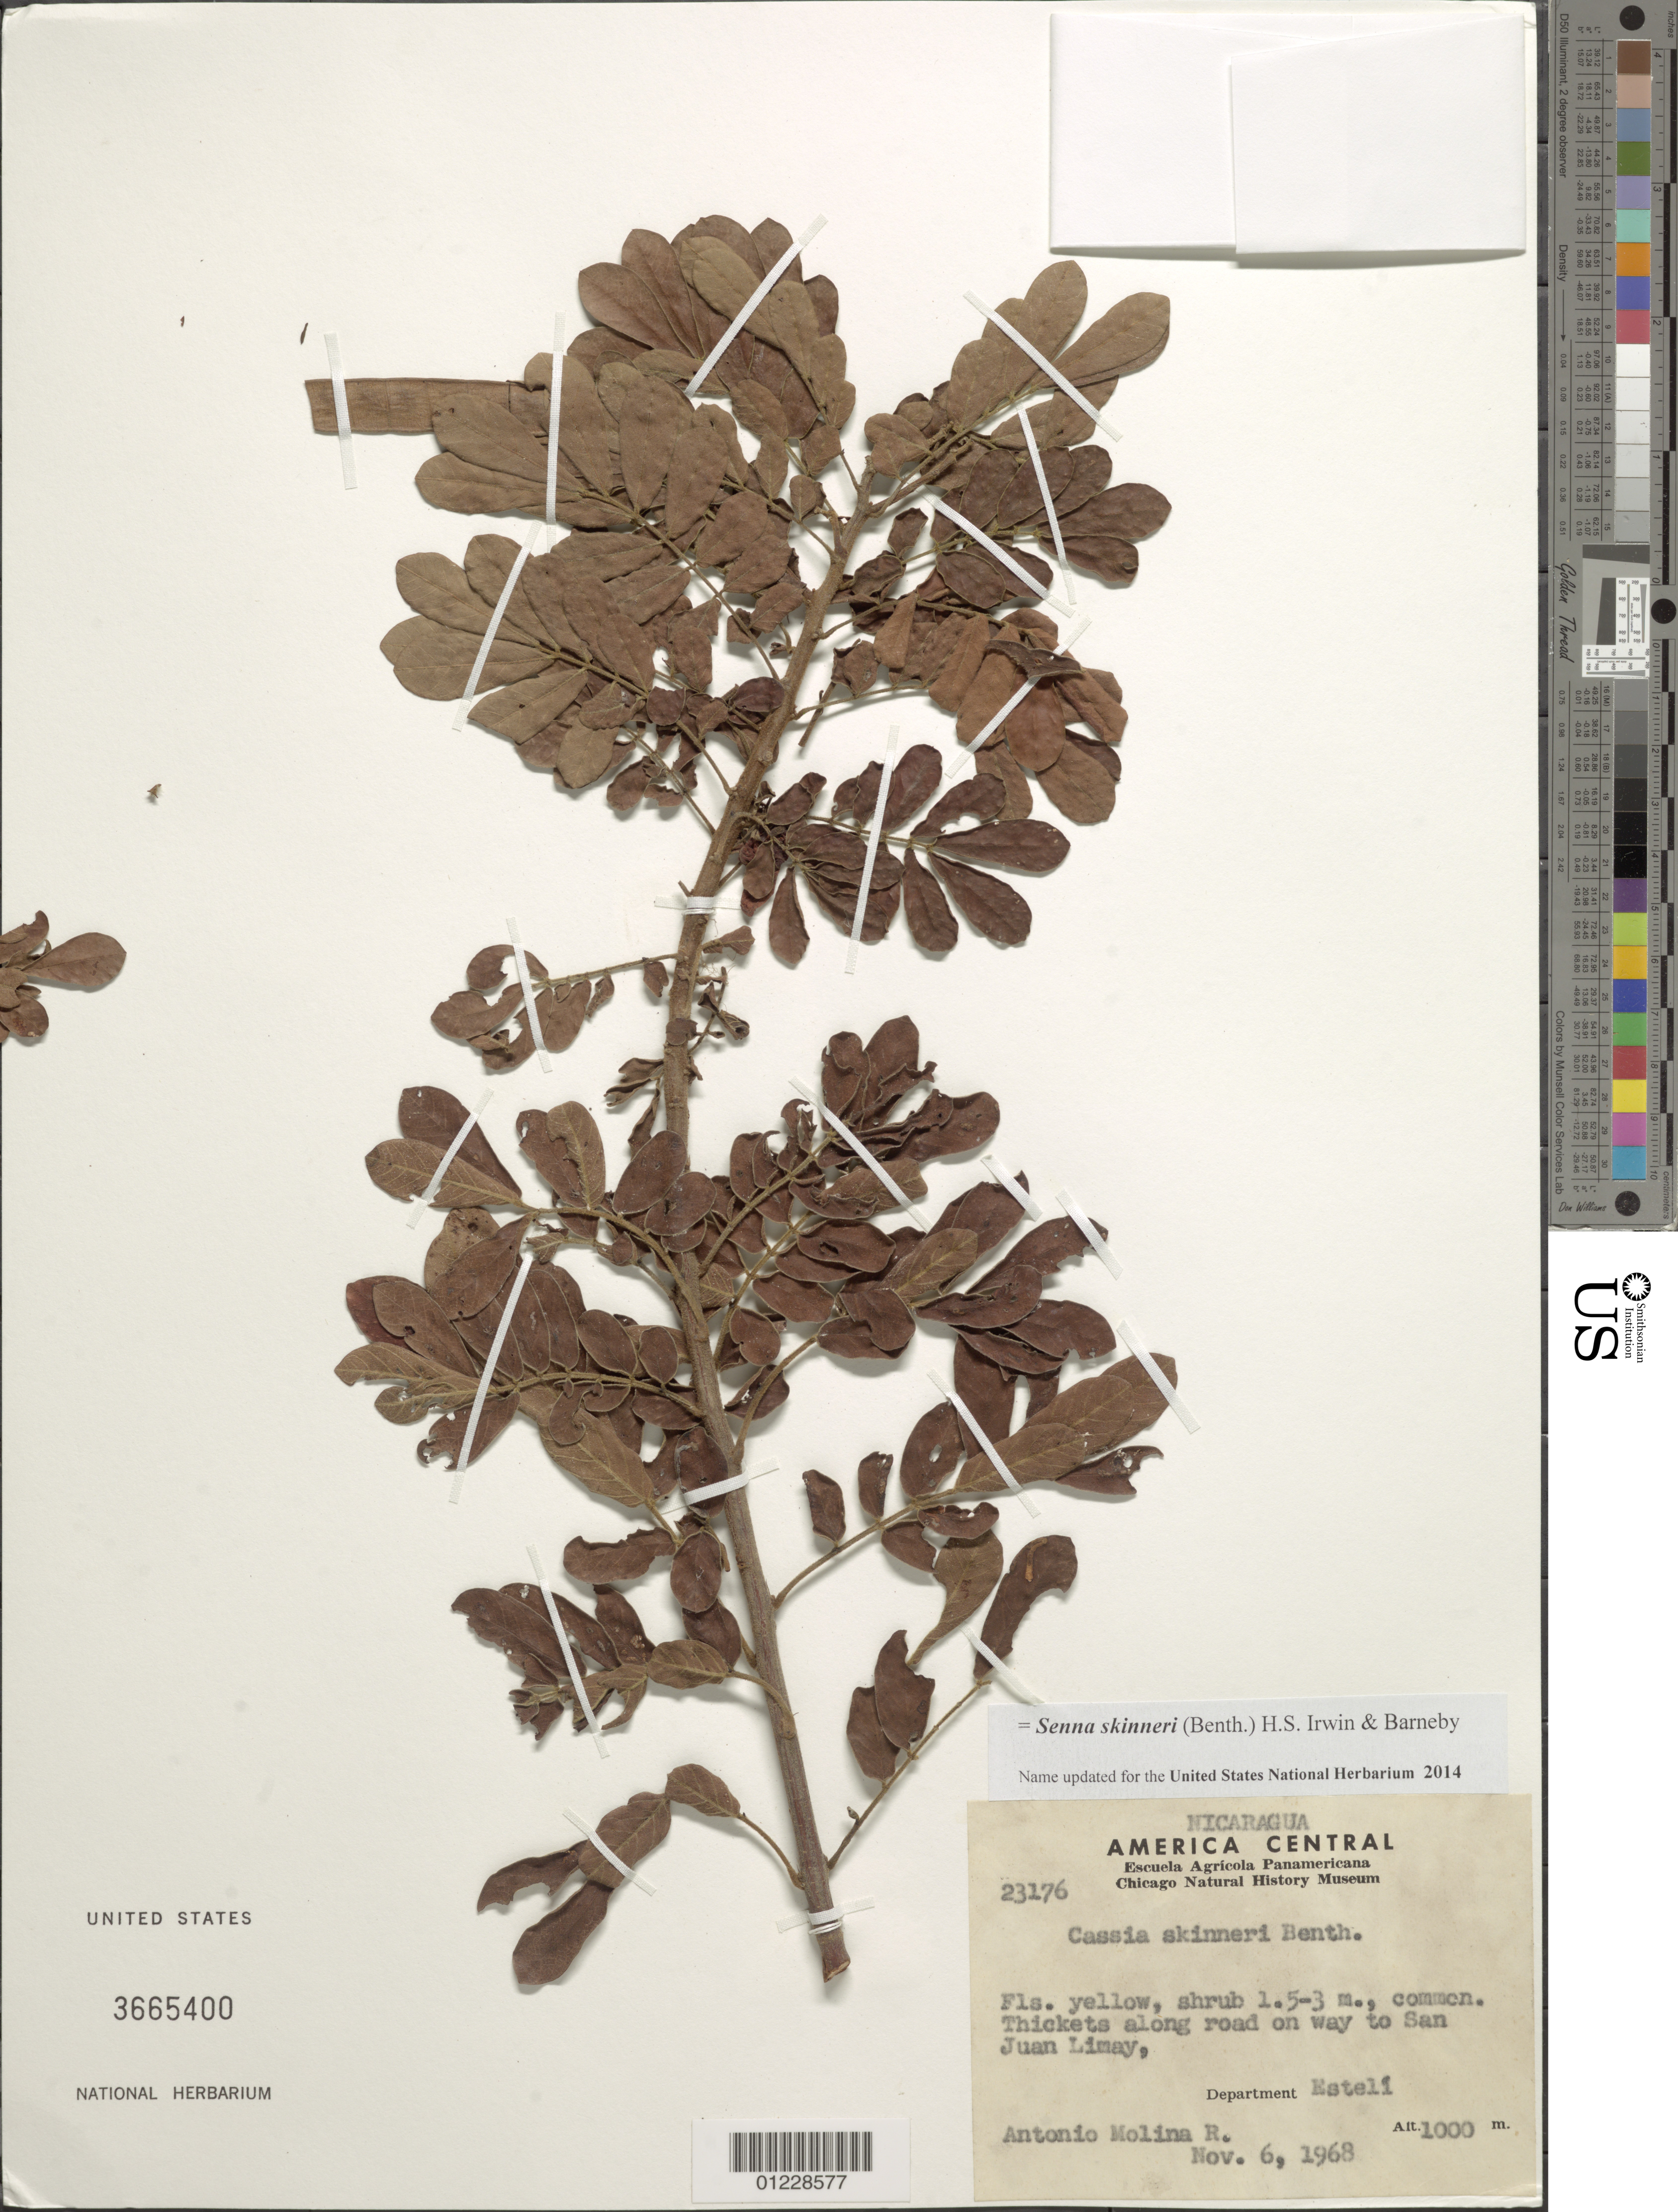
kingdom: Plantae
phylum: Tracheophyta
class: Magnoliopsida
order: Fabales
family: Fabaceae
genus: Senna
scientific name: Senna skinneri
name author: (Benth.) H.S. Irwin & Barneby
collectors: A. Molina R.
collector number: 23176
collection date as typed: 6 November 1968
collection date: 1968-11-06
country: Nicaragua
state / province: Esteli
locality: on way to San Juan Limay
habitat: Thickets along road.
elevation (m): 1000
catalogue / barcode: US 3665400